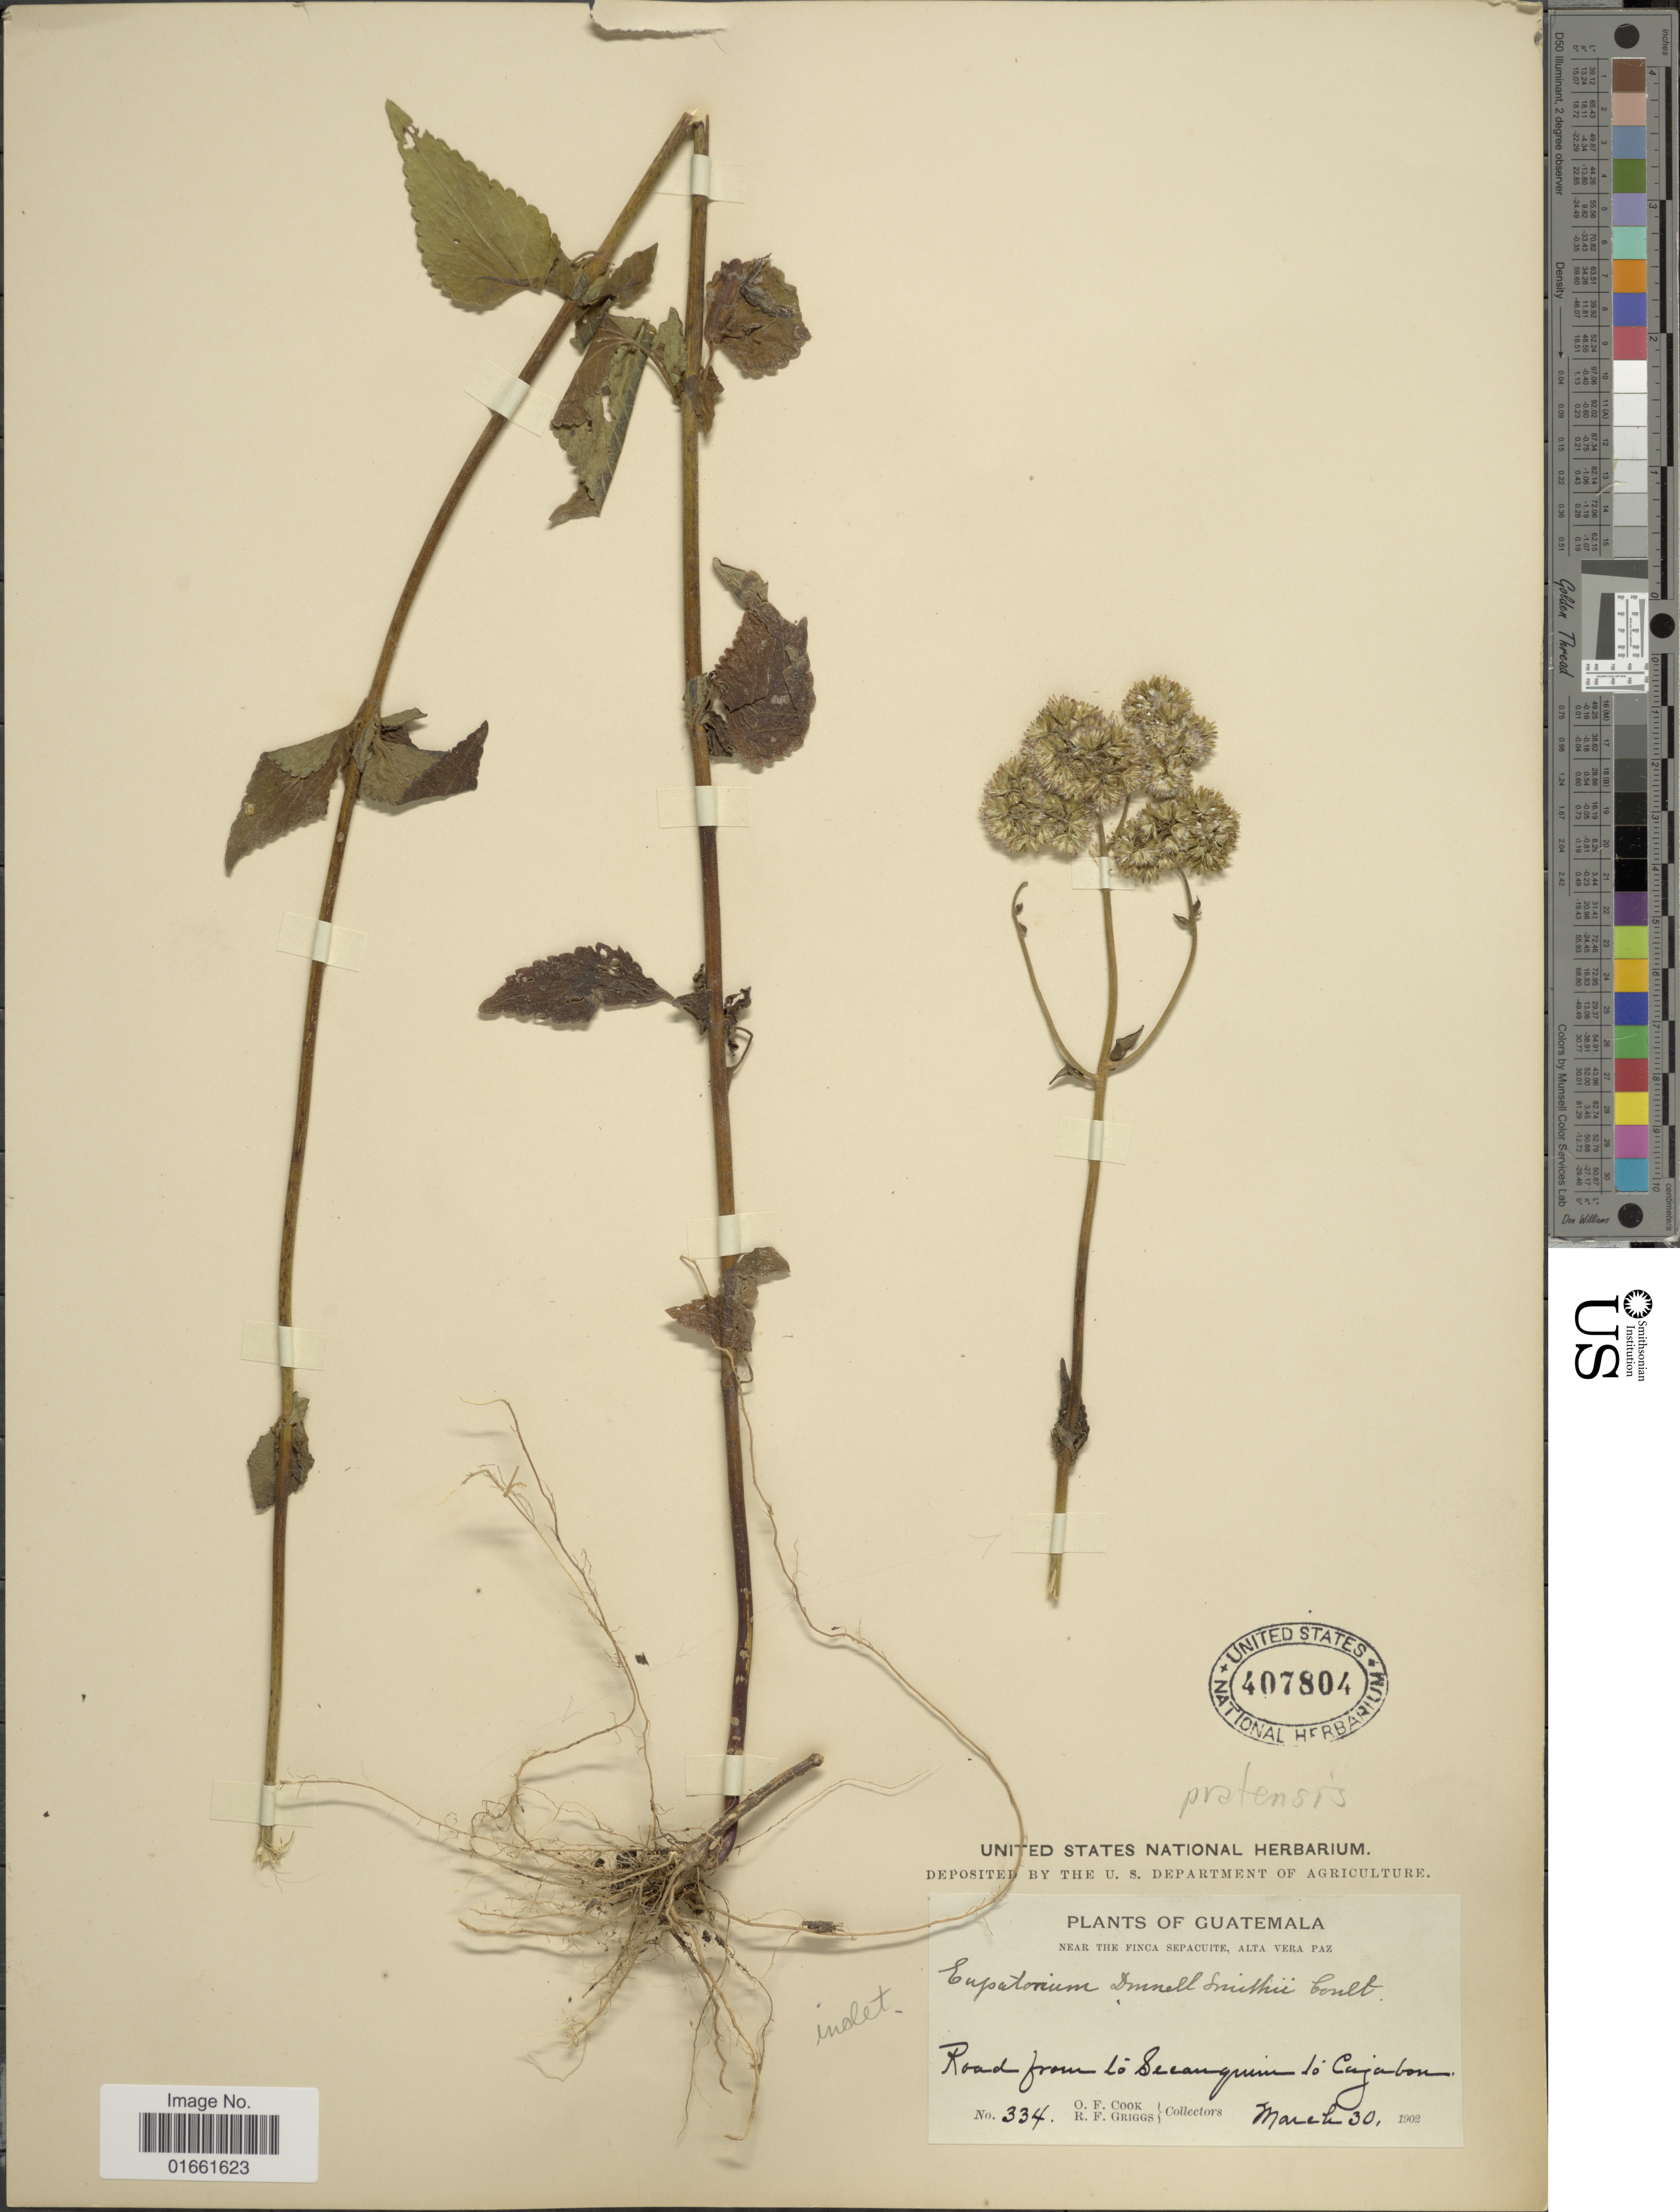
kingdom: Plantae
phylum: Tracheophyta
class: Magnoliopsida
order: Asterales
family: Asteraceae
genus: Fleischmannia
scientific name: Fleischmannia pratensis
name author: (Klatt) R.M. King & H. Rob.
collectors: O. F. Cook & R. F. Griggs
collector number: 334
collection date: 1902-03-30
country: Guatemala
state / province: Alta Verapaz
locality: Near the finca Sepacuite, Alta Vera Paz, road from to Secanquim to Cajabon.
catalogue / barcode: US 407804